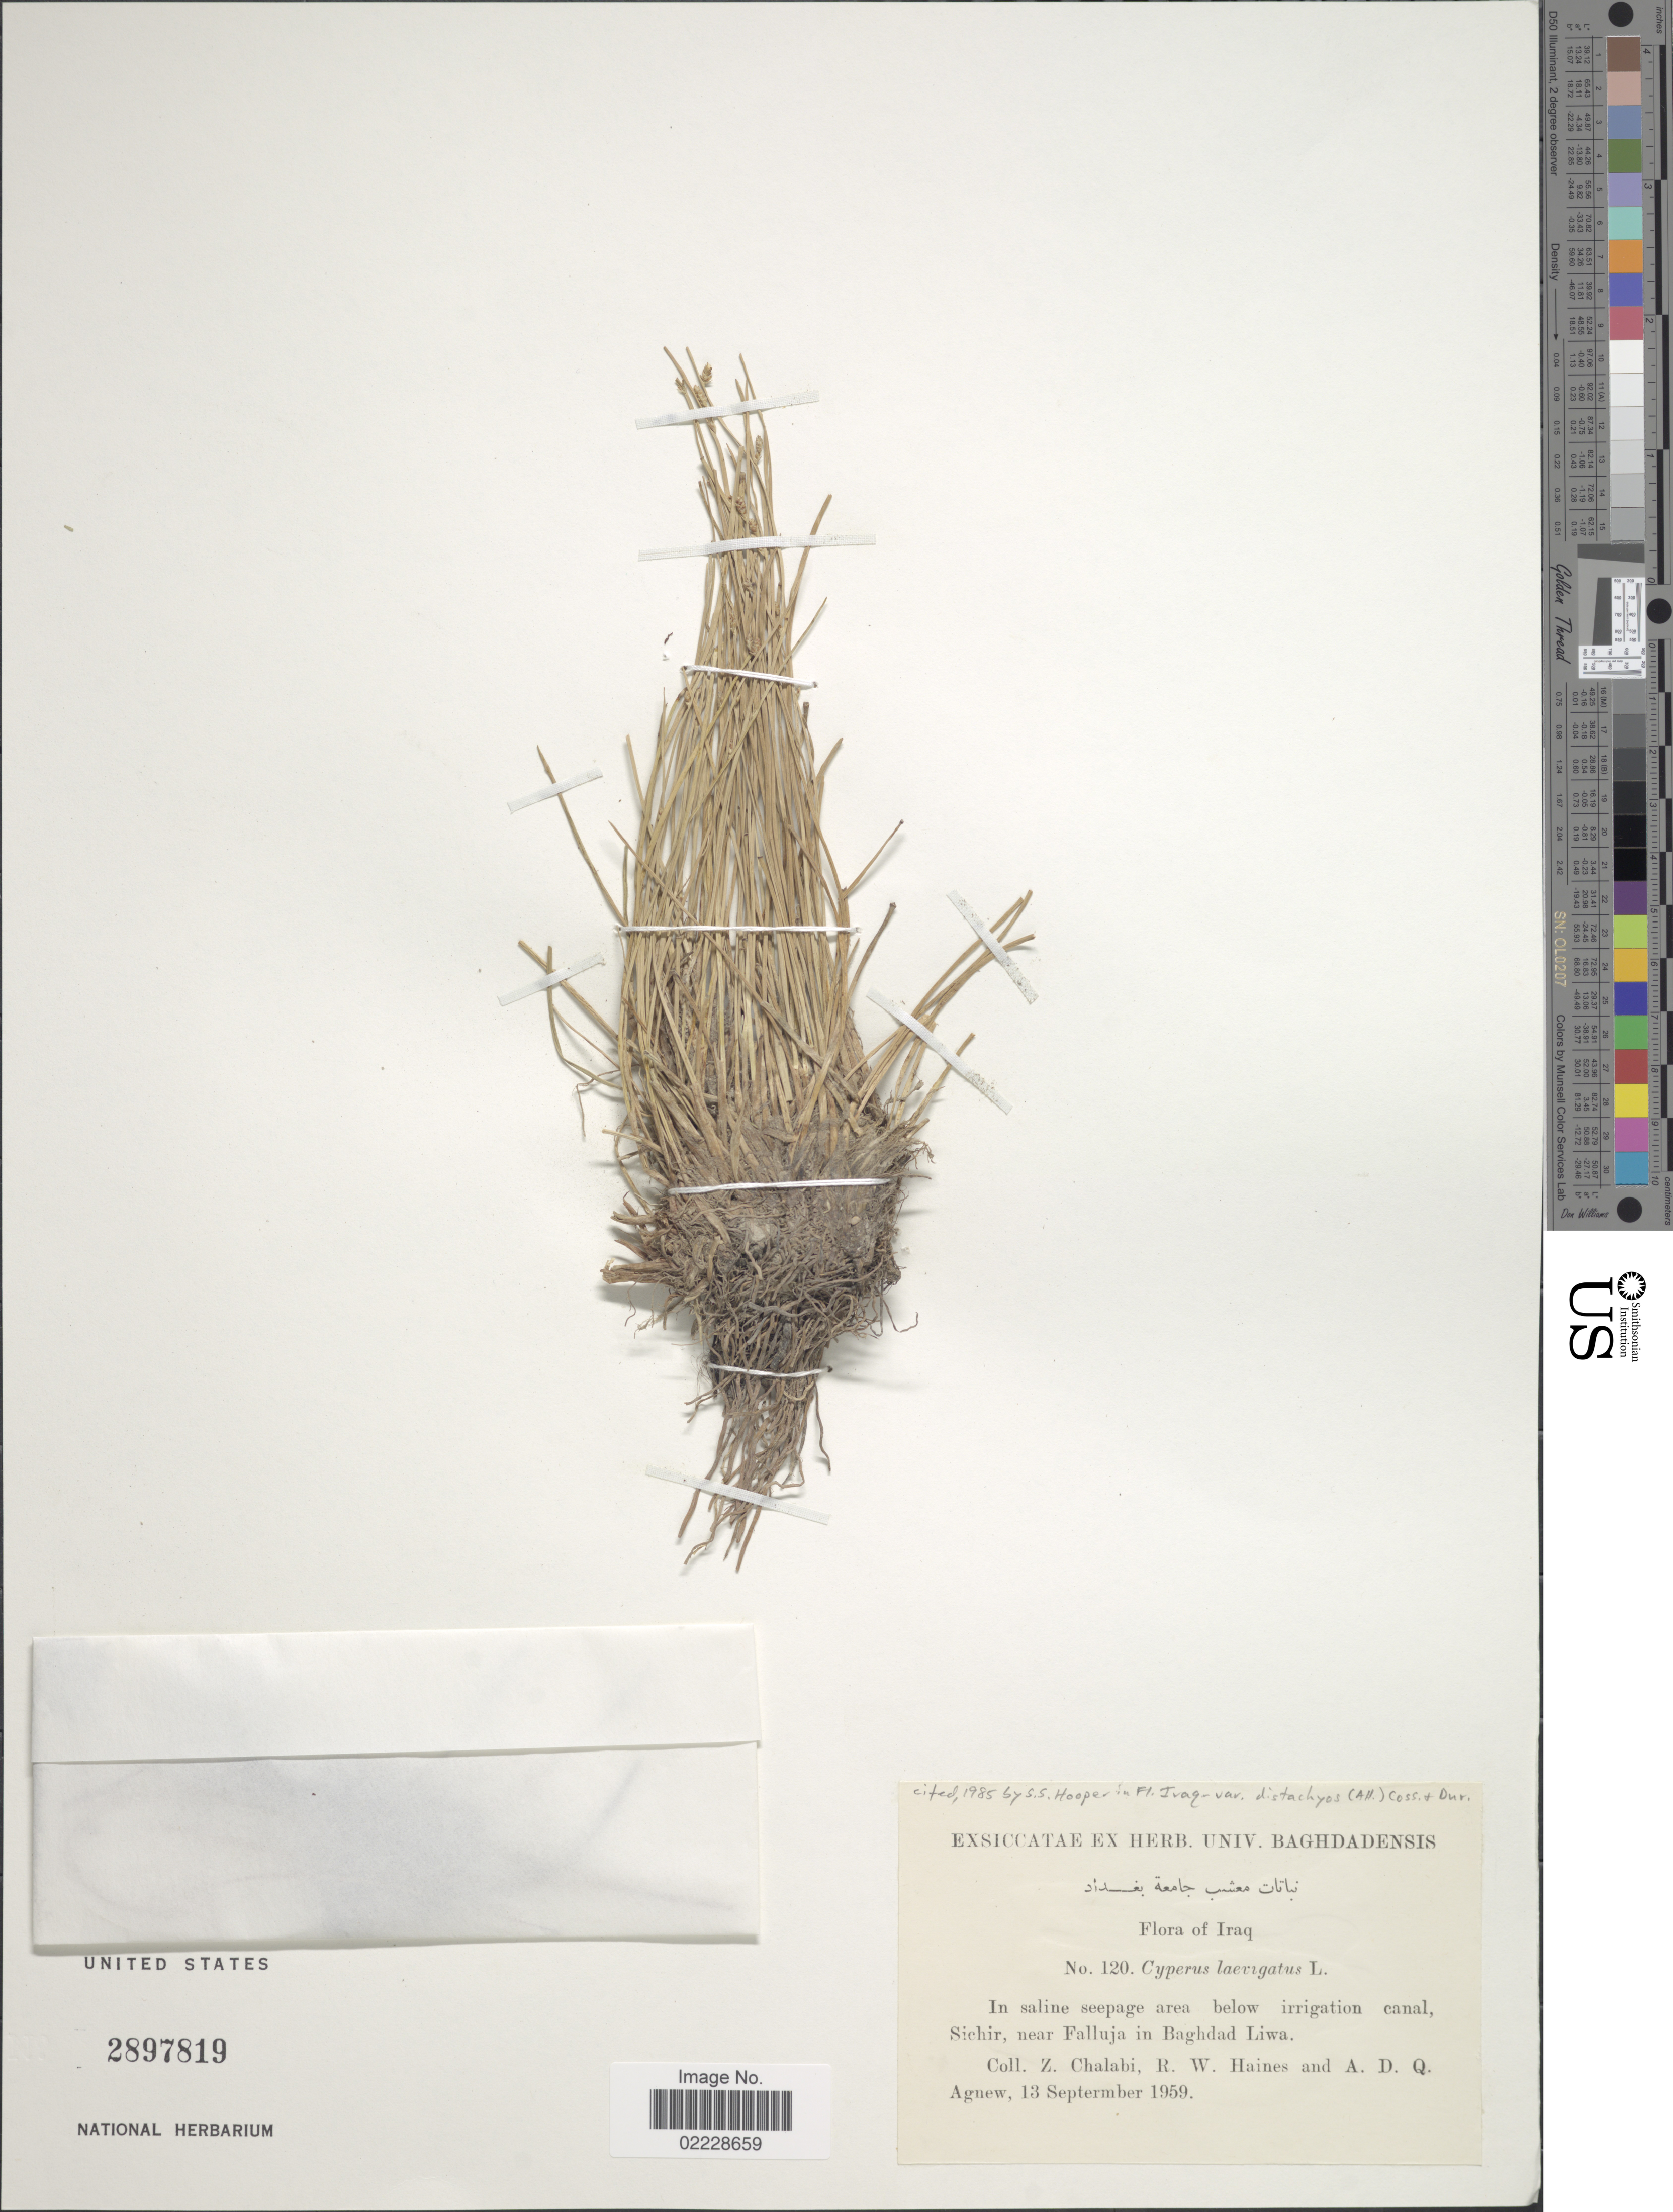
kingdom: Plantae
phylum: Tracheophyta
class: Liliopsida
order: Poales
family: Cyperaceae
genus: Cyperus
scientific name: Cyperus laevigatus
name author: L.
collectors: Z. Chalabi, W. Haines & A. D. Agnew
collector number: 120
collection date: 1959-09-13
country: Iraq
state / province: Baghdad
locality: In saline seepage area below irrigation canal, Sichir, near Falluja in Baghdad Liwa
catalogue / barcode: US 2897819